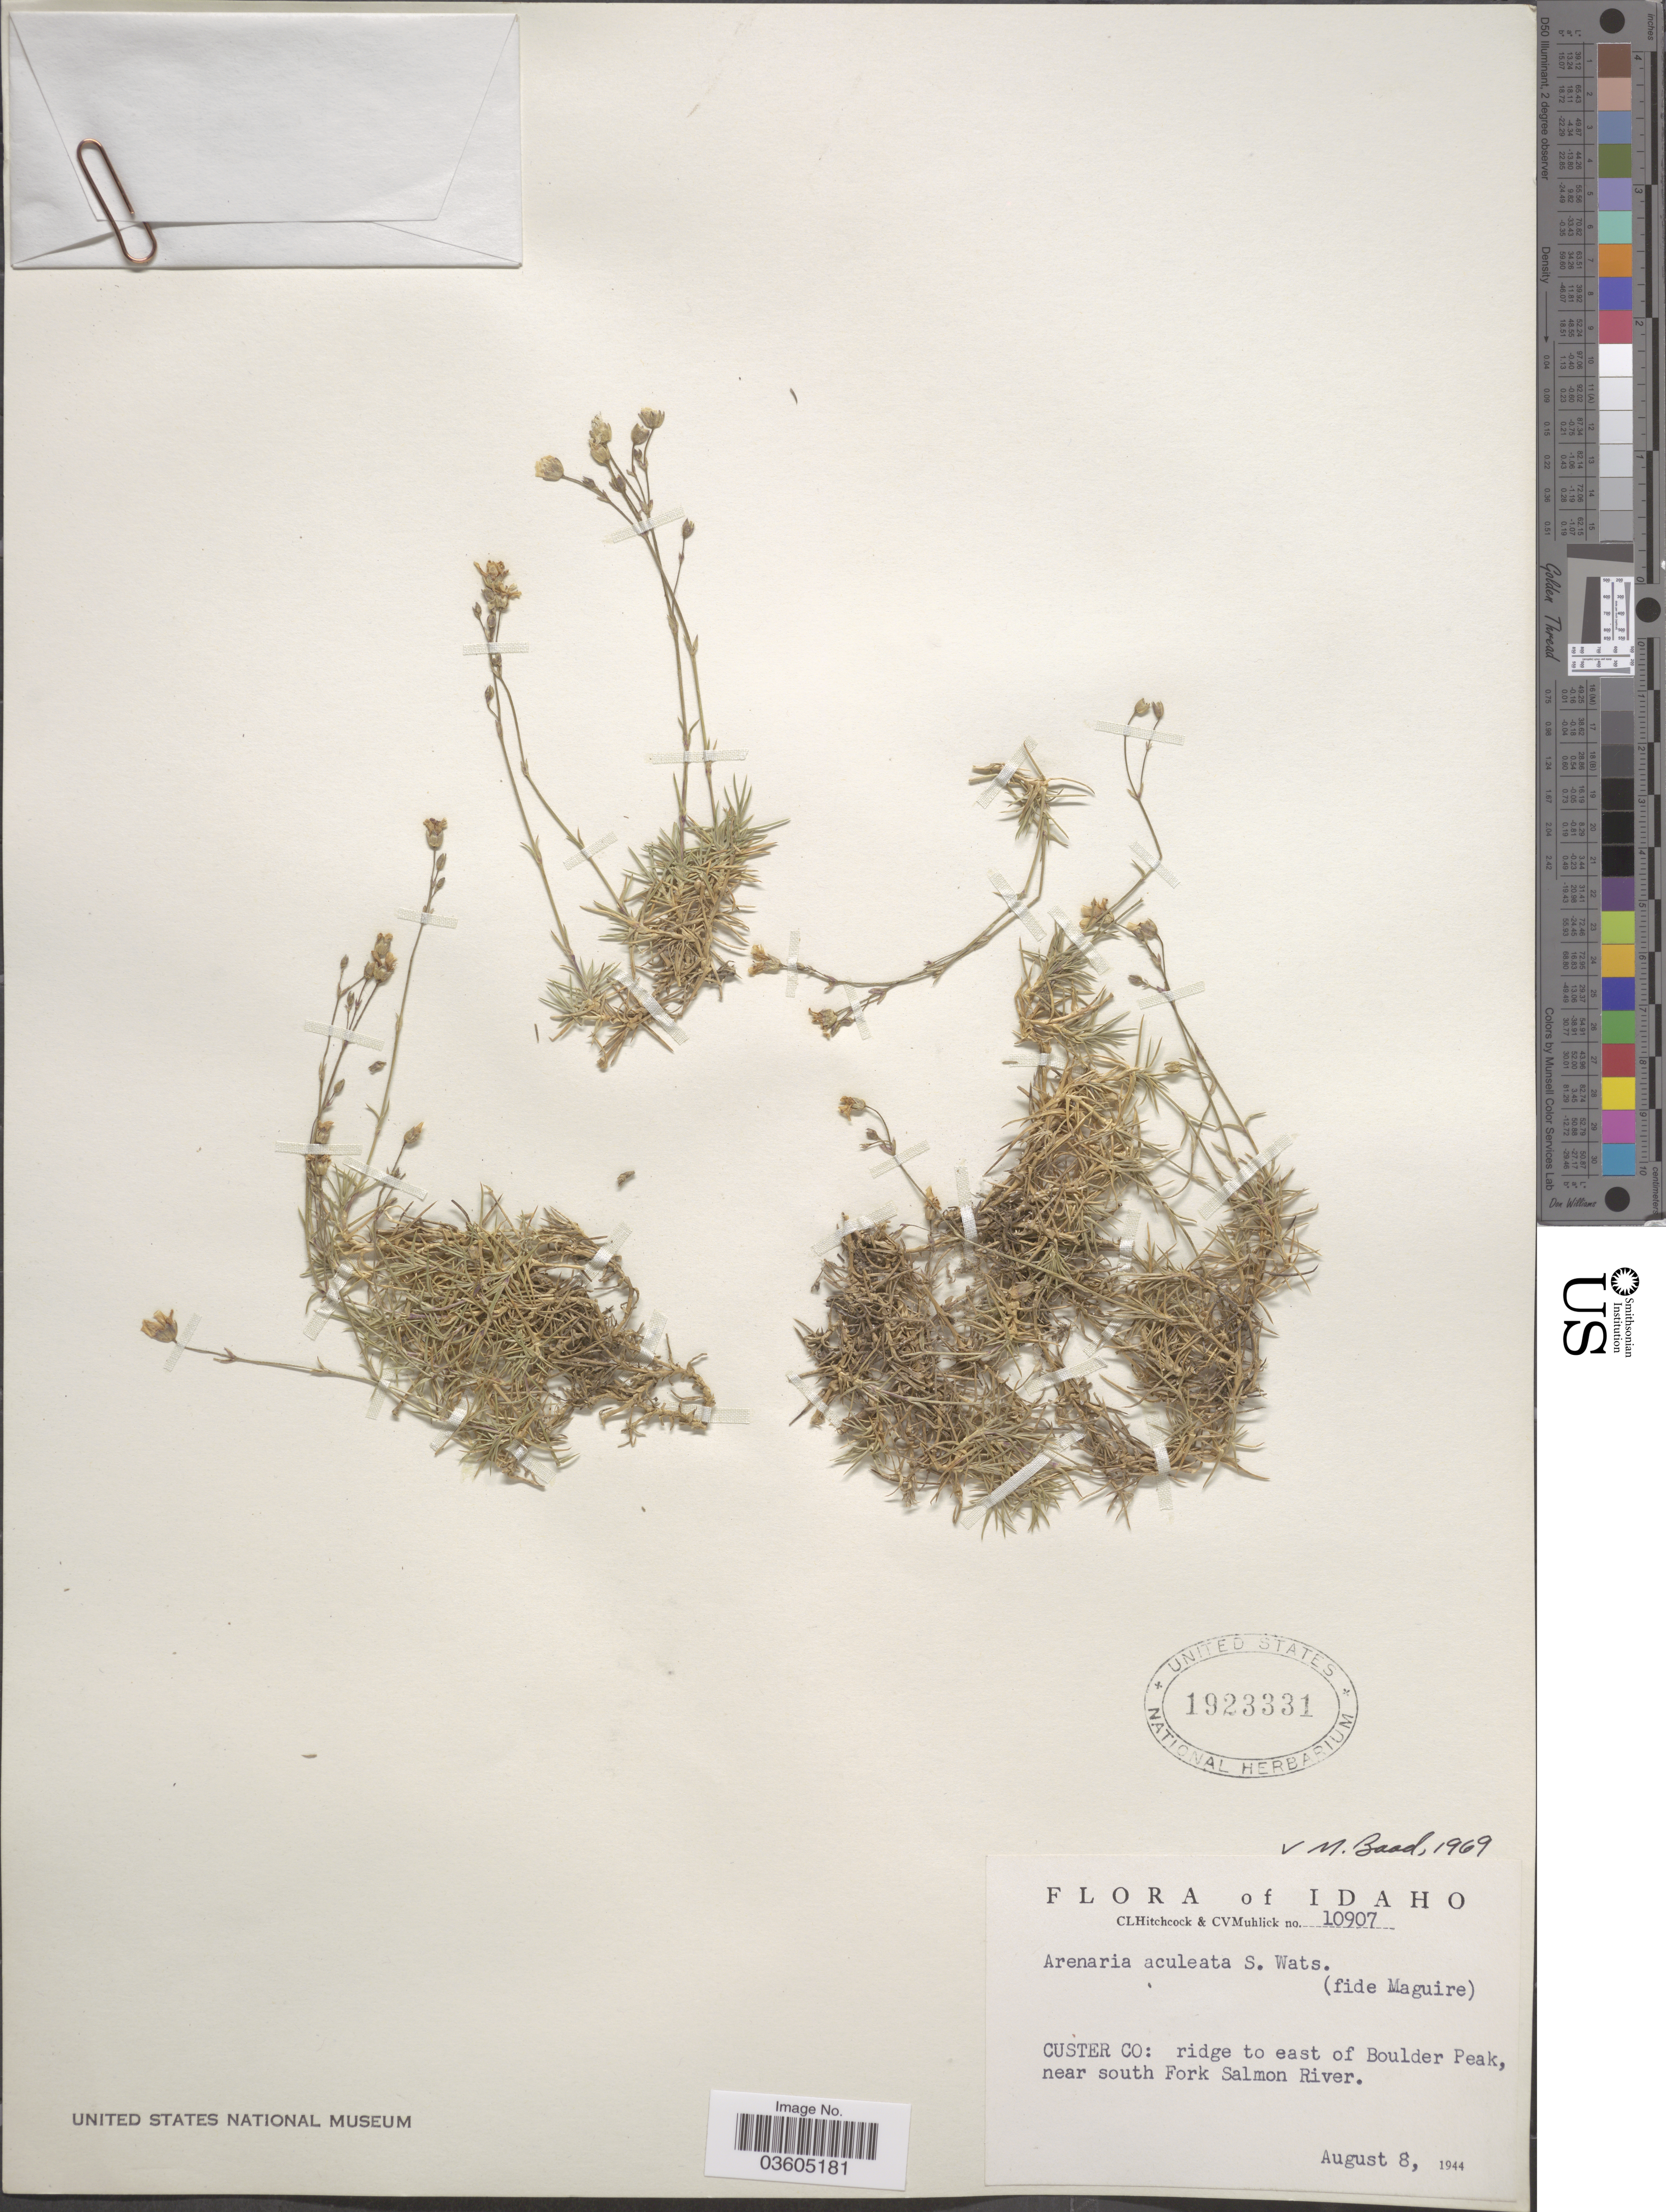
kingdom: Plantae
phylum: Tracheophyta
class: Magnoliopsida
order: Caryophyllales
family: Caryophyllaceae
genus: Eremogone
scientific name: Eremogone aculeata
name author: (S. Watson) Ikonn.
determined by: U.S. National Herbarium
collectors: C. L. Hitchcock & C. V. Muhlick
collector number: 10907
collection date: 1944-08-08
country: United States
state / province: Idaho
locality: Custer Co: ridge to east of Boulder Peak, near south Fork Salmon River.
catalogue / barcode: US 1923331